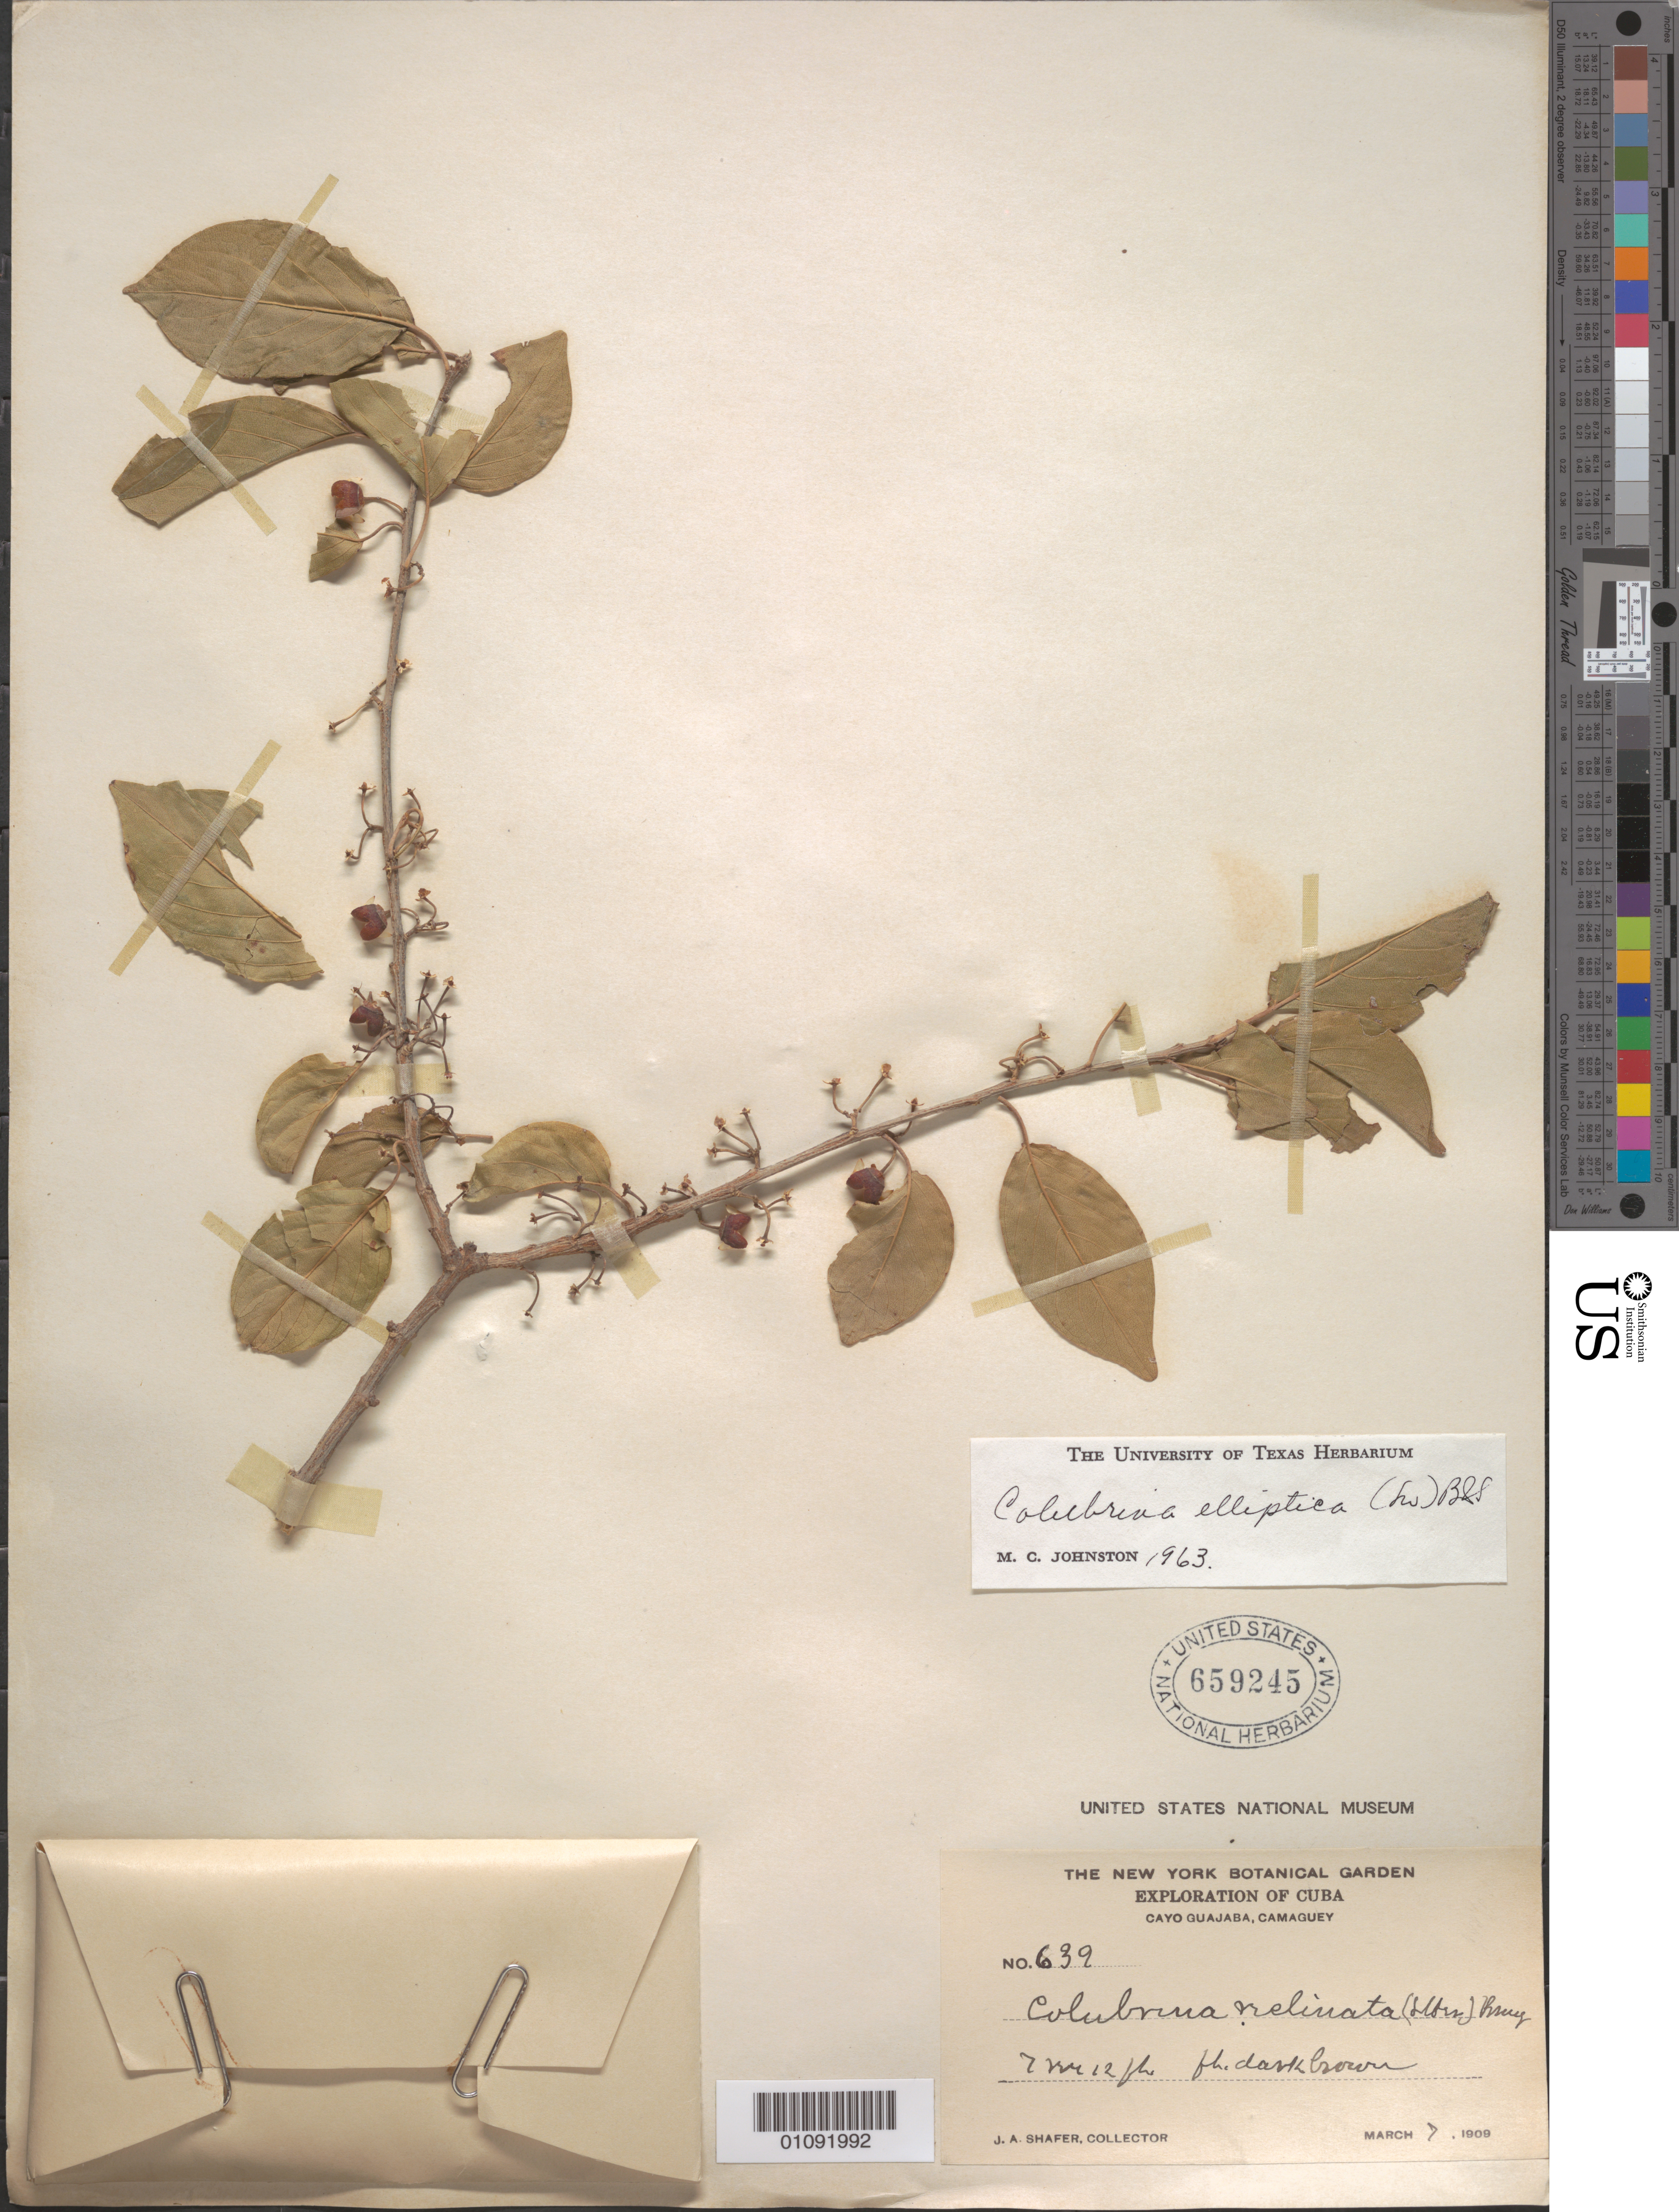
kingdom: Plantae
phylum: Tracheophyta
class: Magnoliopsida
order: Rosales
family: Rhamnaceae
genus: Colubrina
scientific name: Colubrina elliptica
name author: (Sw.) Brizicky & W.L. Stern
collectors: J. A. Shafer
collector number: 639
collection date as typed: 07 Mar 1909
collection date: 1909-03-07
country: Cuba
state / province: Camagüey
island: Cuba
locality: Cayo Guajaba, Camaguey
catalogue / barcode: US 659245